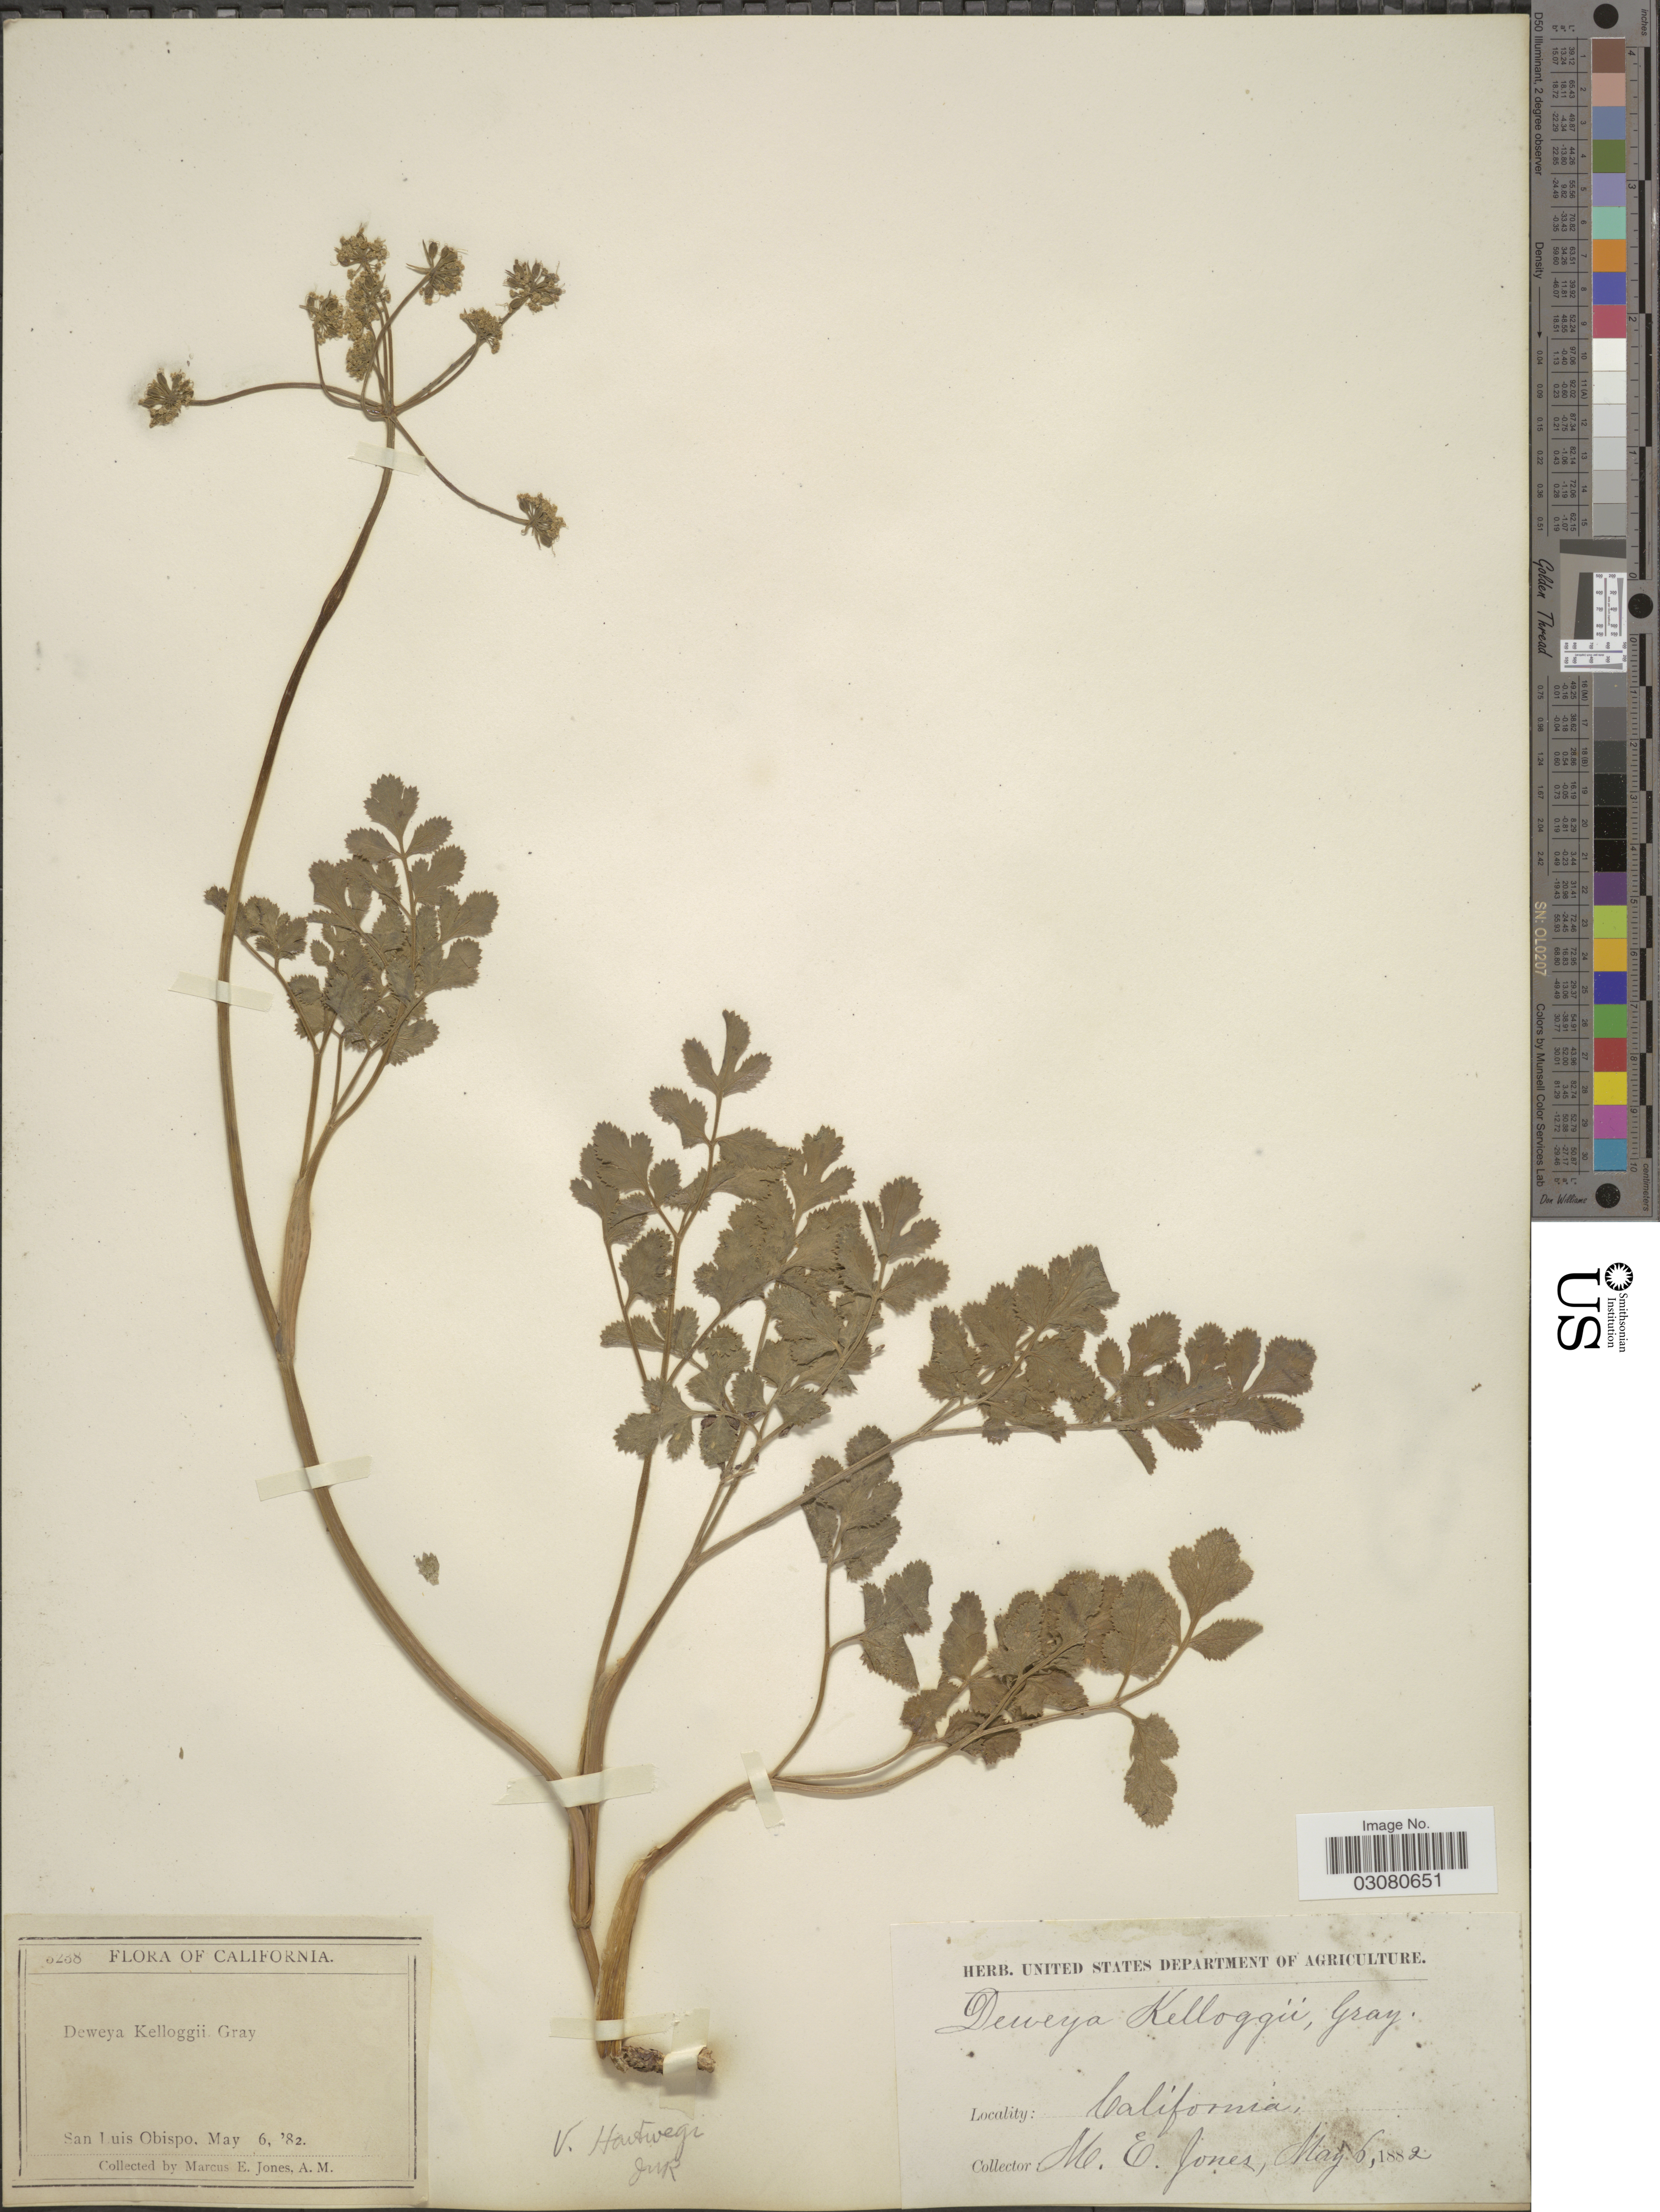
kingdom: Plantae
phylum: Tracheophyta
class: Magnoliopsida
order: Apiales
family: Apiaceae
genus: Drudeophytum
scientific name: Drudeophytum hartwegii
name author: (A. Gray) J.M. Coult. & Rose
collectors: M. E. Jones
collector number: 3238*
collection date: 1882-05-06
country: United States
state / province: California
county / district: San Luis Obispo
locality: San Luis Obispo.